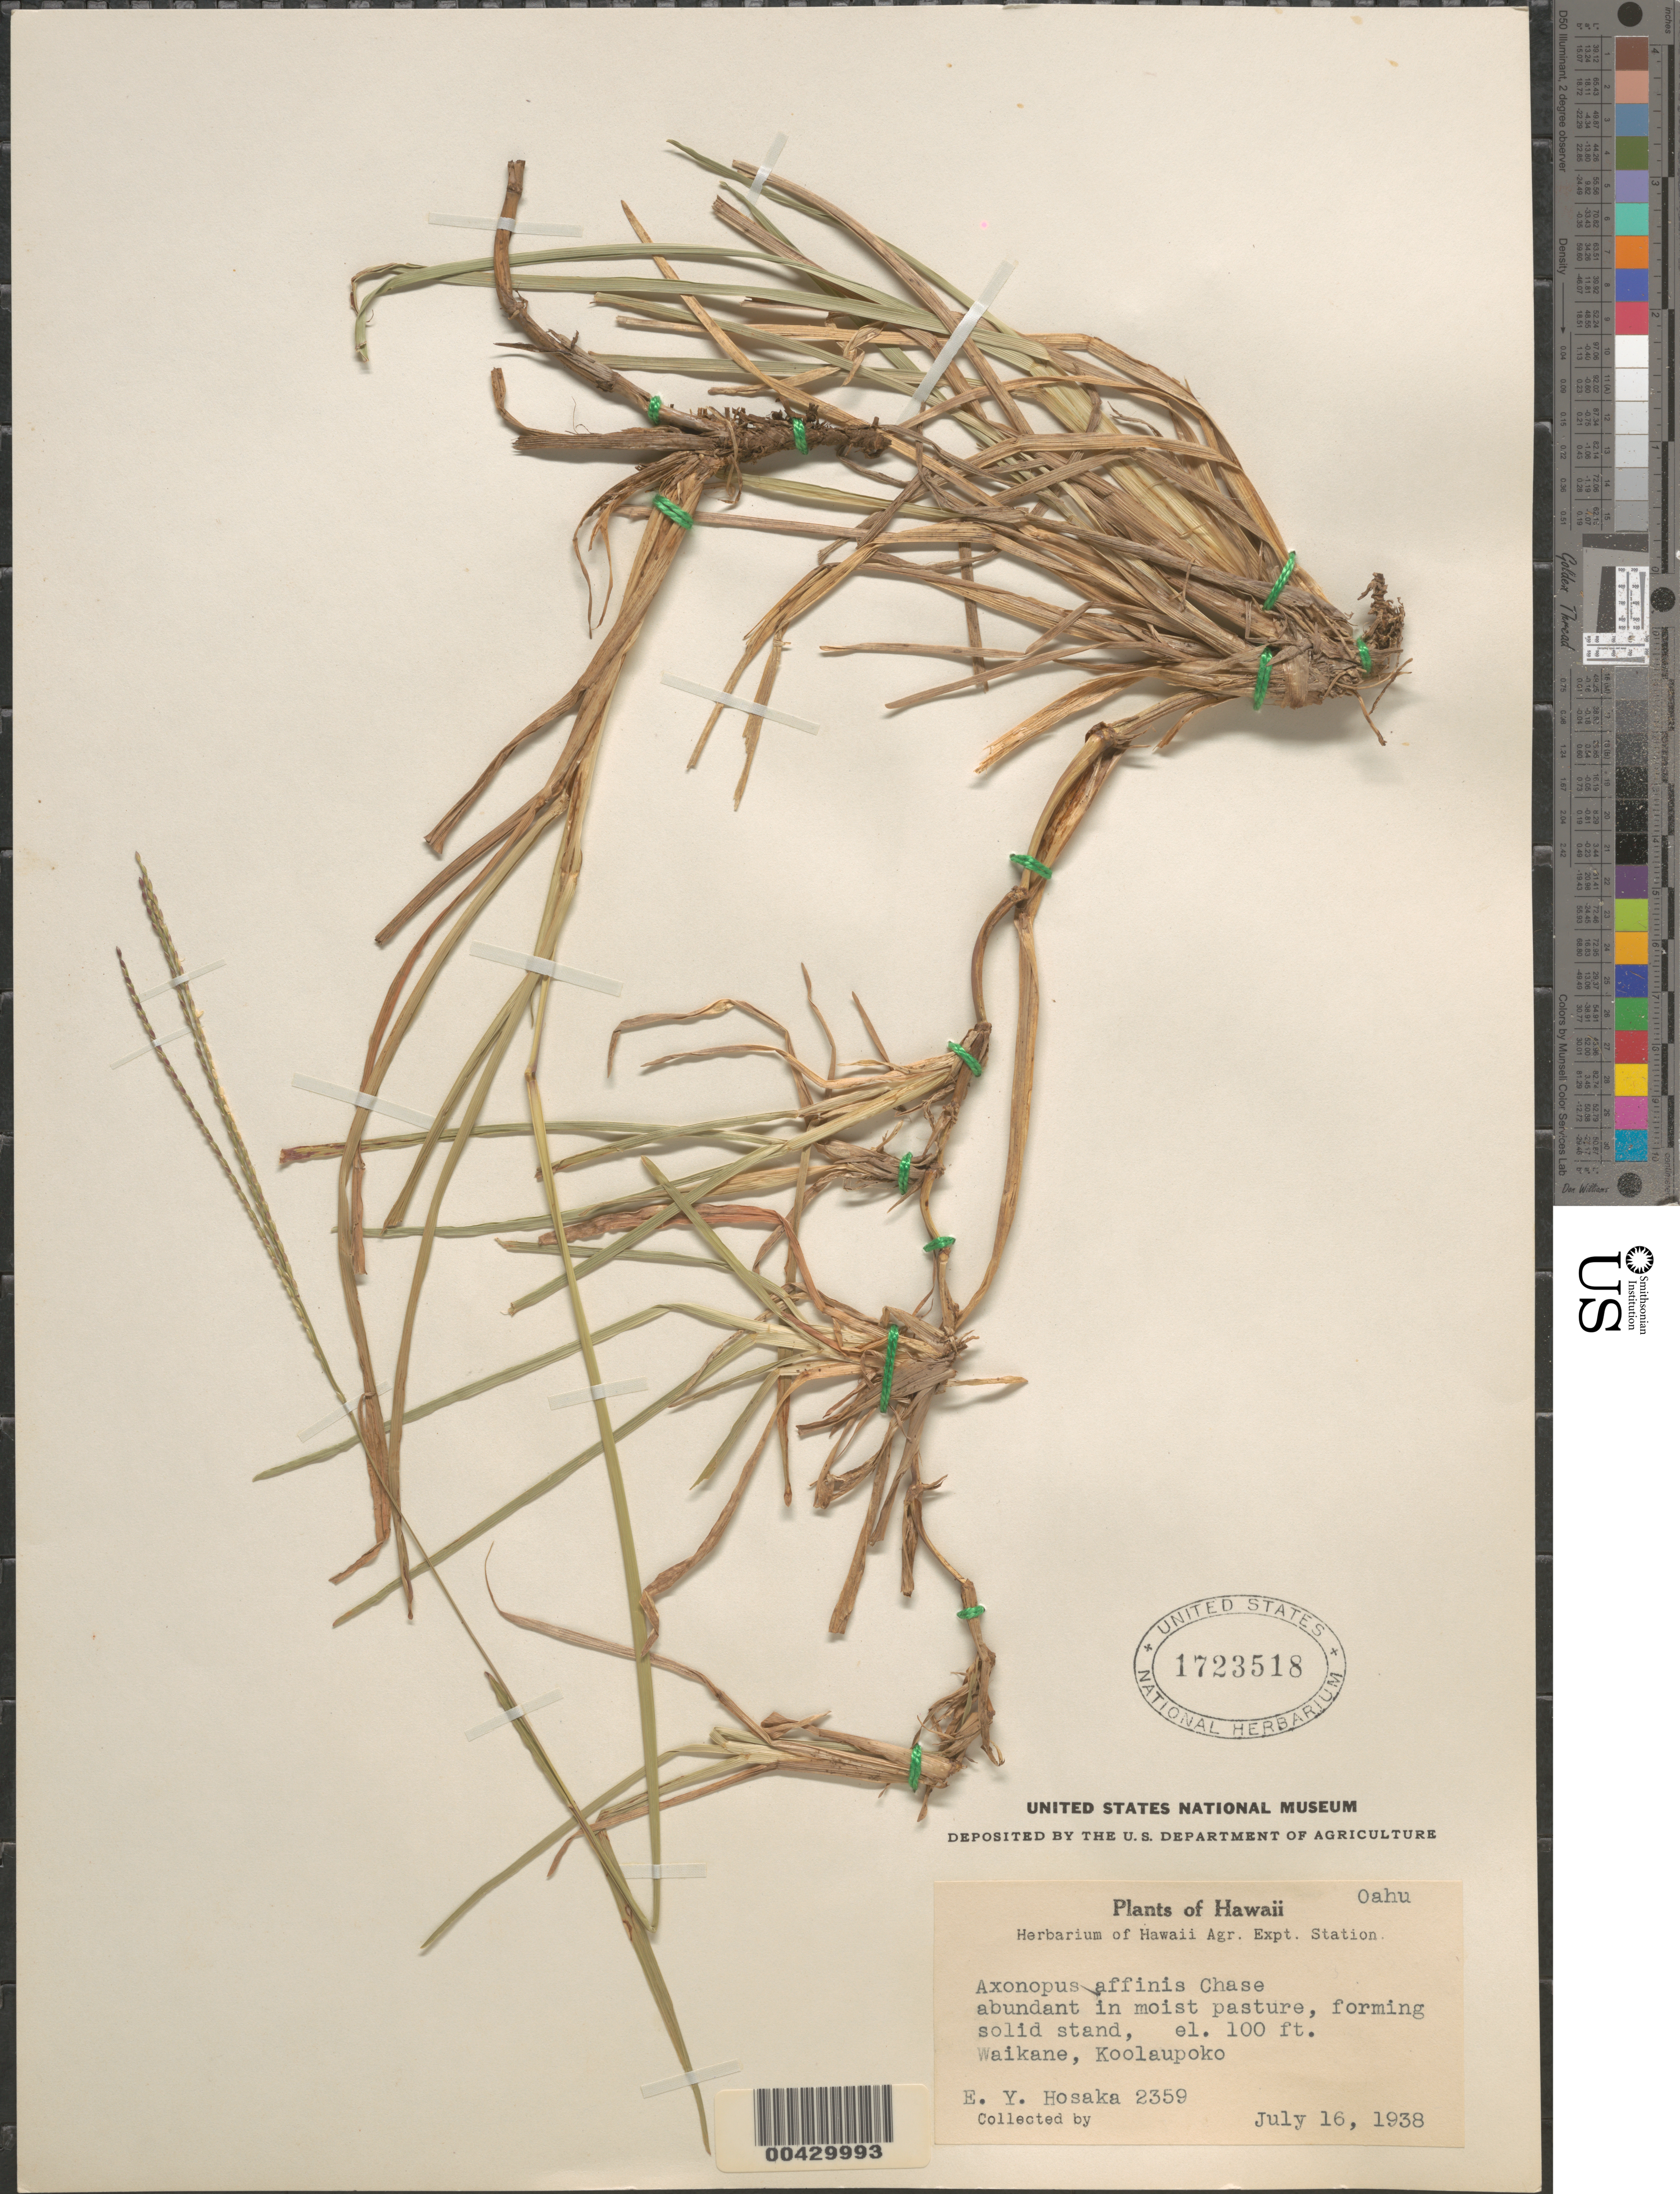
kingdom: Plantae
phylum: Tracheophyta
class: Liliopsida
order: Poales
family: Poaceae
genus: Axonopus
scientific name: Axonopus fissifolius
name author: (Raddi) Kuhlm.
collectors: E. Y. Hosaka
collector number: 2359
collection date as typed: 16 Jul 1938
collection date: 1938-07-16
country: United States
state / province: Hawaii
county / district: Honolulu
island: Oahu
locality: Waikane, Koolaupoko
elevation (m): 30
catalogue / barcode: US 1723518